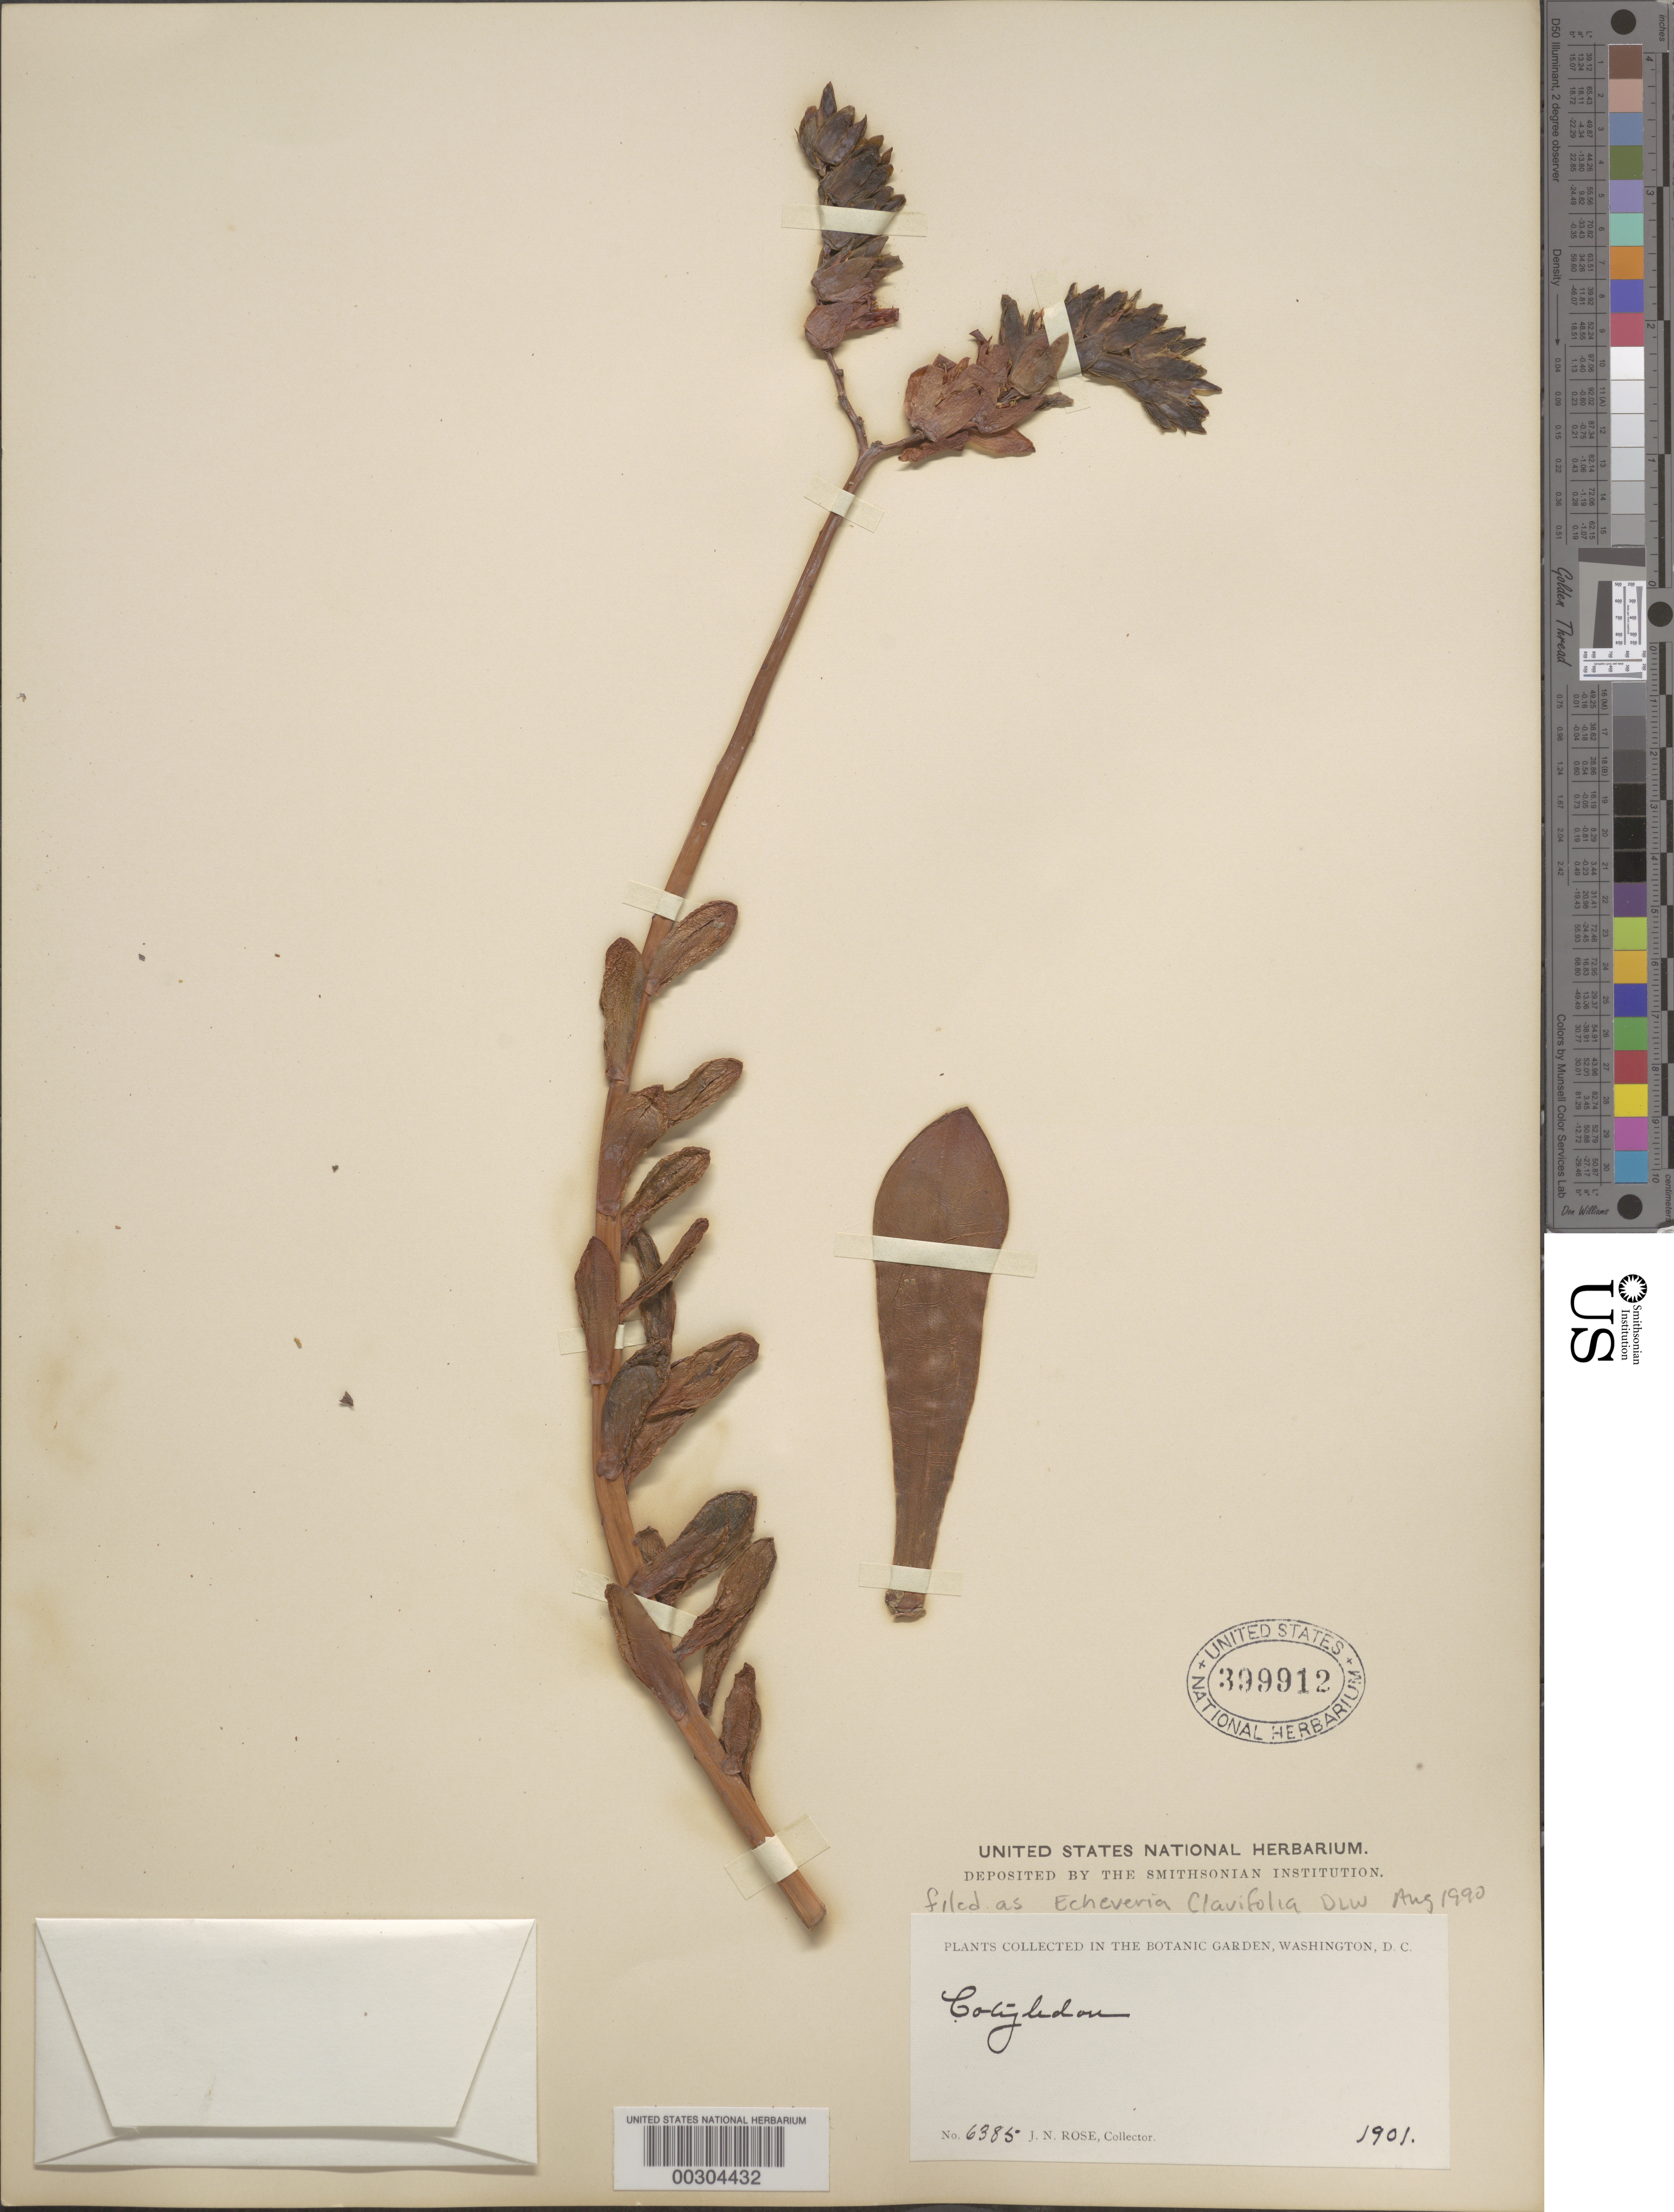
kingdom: Plantae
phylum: Tracheophyta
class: Magnoliopsida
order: Saxifragales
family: Crassulaceae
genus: Echeveria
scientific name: Echeveria x clavifolia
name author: Deleuil ex É. Morren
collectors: J. N. Rose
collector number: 6385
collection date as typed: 1901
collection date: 1901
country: United States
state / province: District of Columbia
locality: Botanical gardens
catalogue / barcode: US 399912